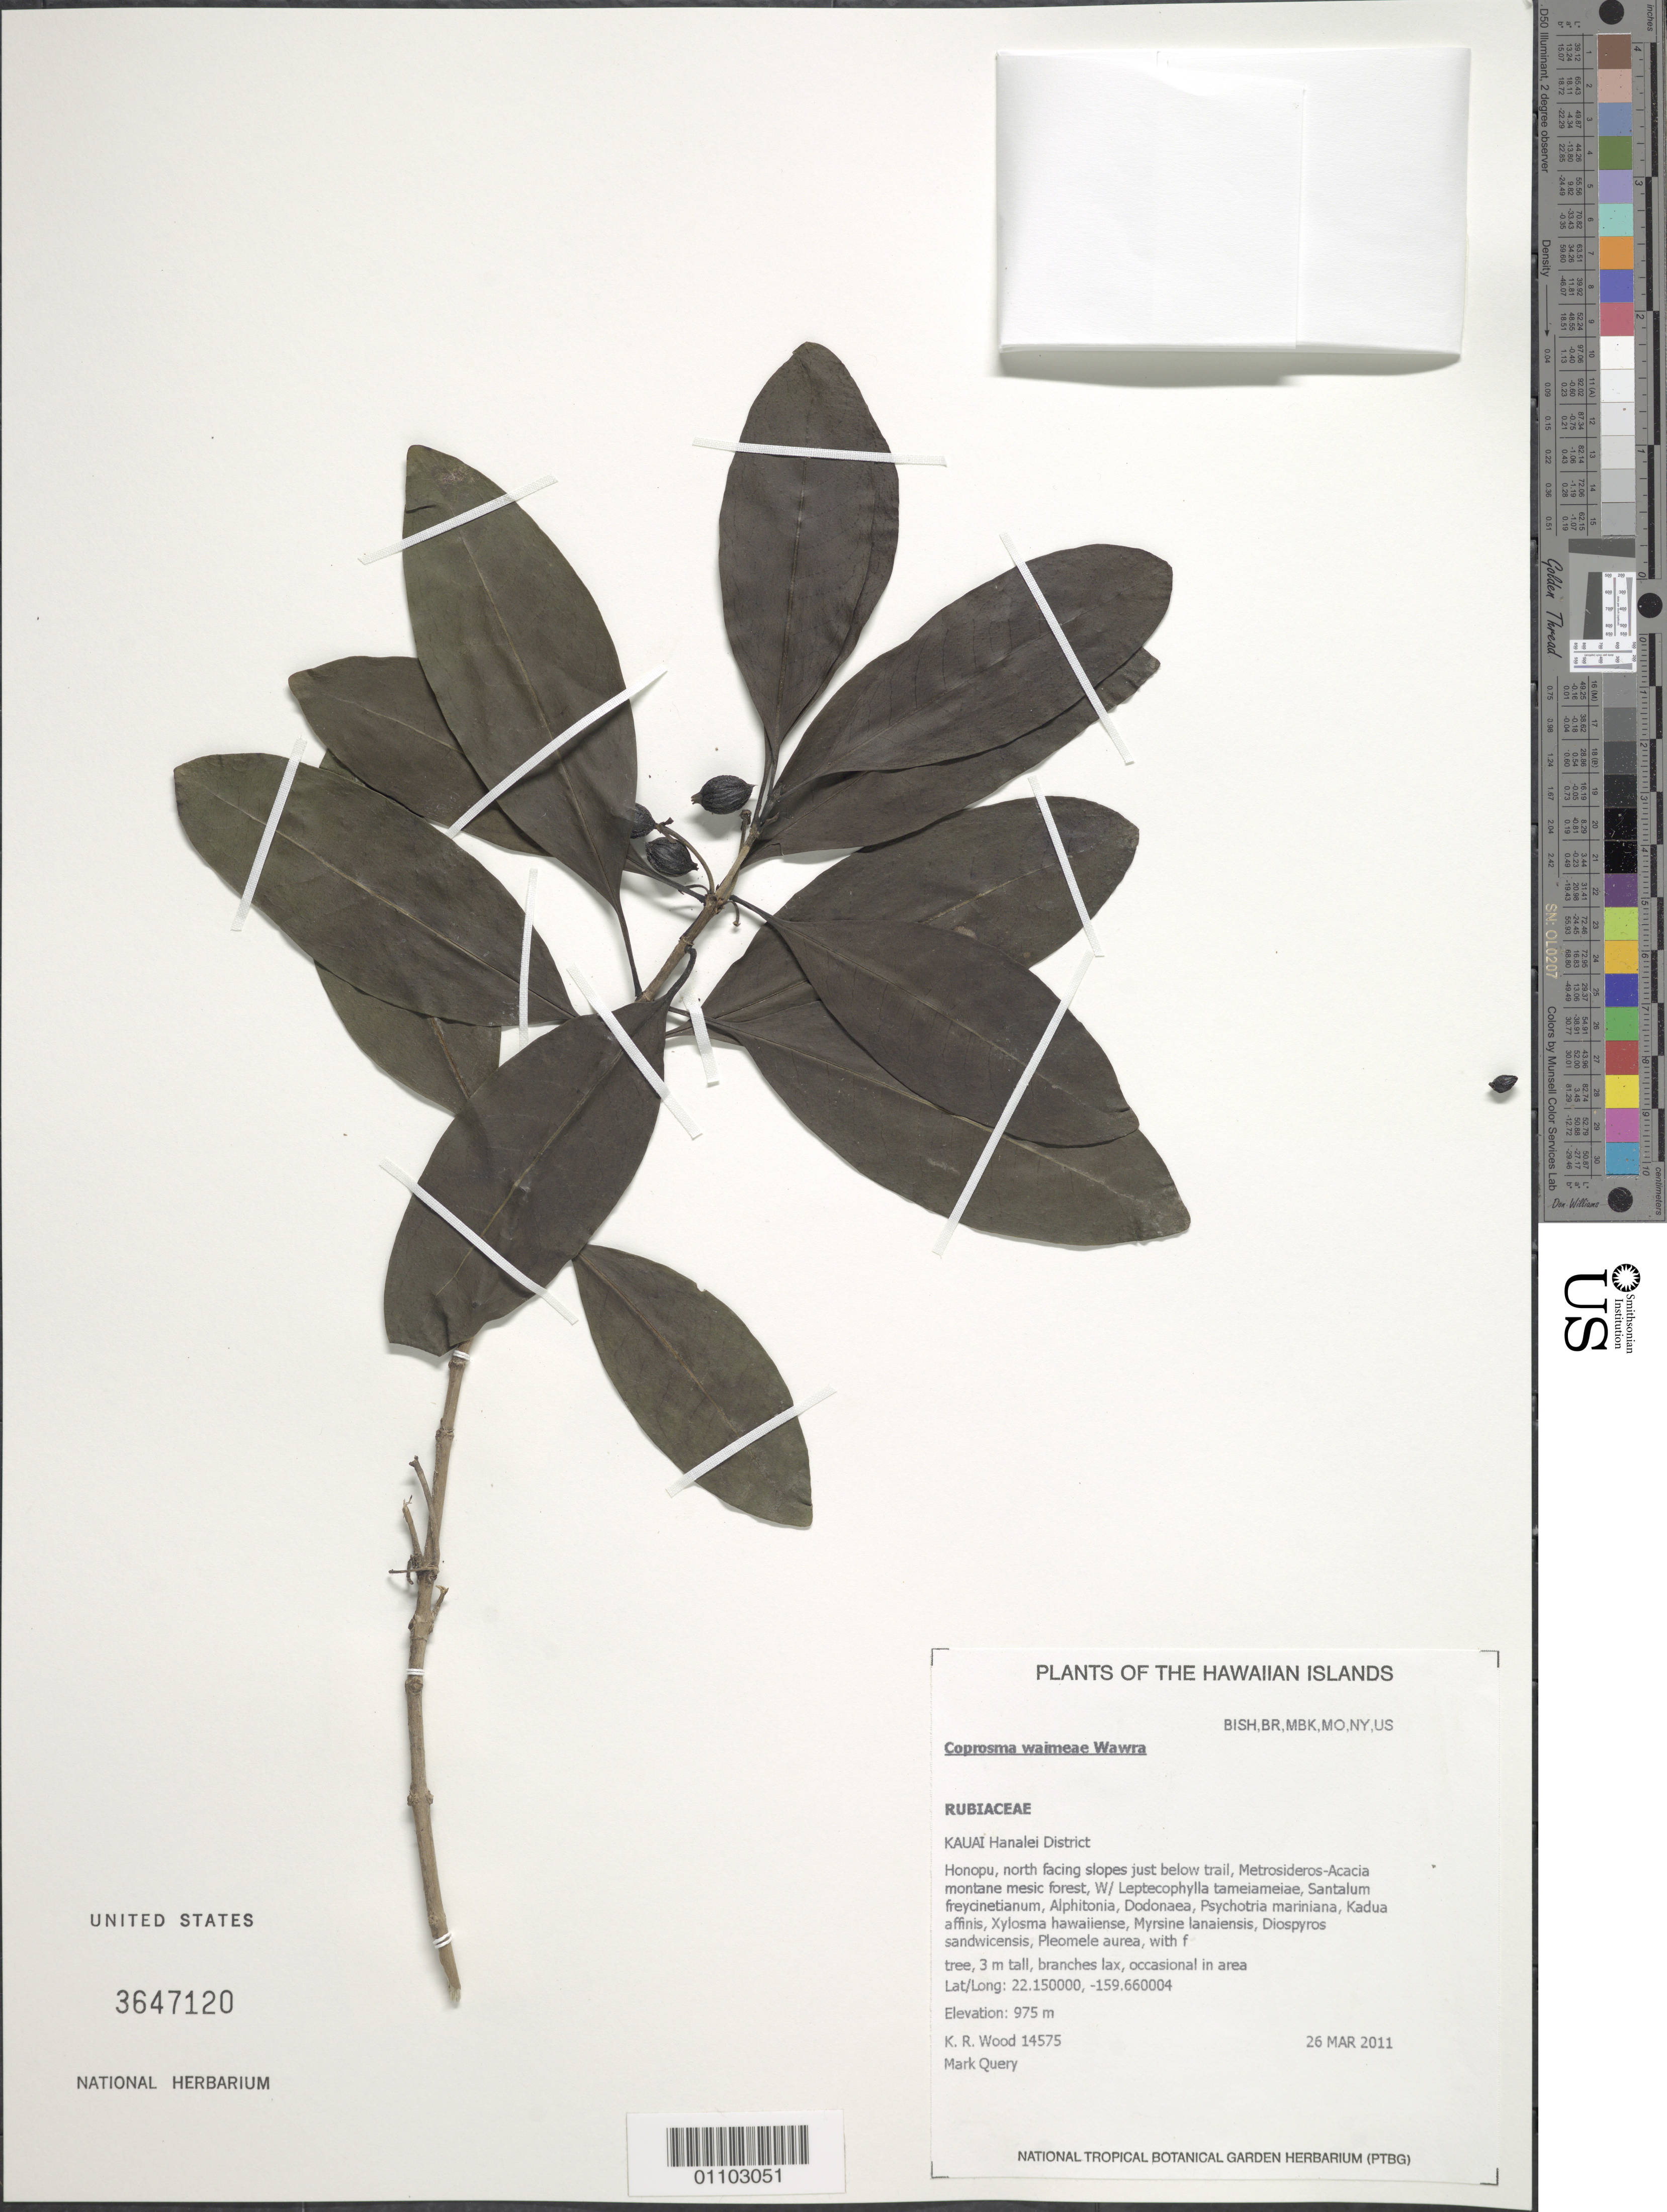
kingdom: Plantae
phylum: Tracheophyta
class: Magnoliopsida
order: Gentianales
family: Rubiaceae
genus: Coprosma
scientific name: Coprosma waimeae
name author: Wawra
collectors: K. R. Wood & M. Query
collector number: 14575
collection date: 2011-03-26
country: United States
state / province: Hawaii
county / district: Kaui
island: Kaua'i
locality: Honopu, north facing slope below trail.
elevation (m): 975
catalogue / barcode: US 3647120